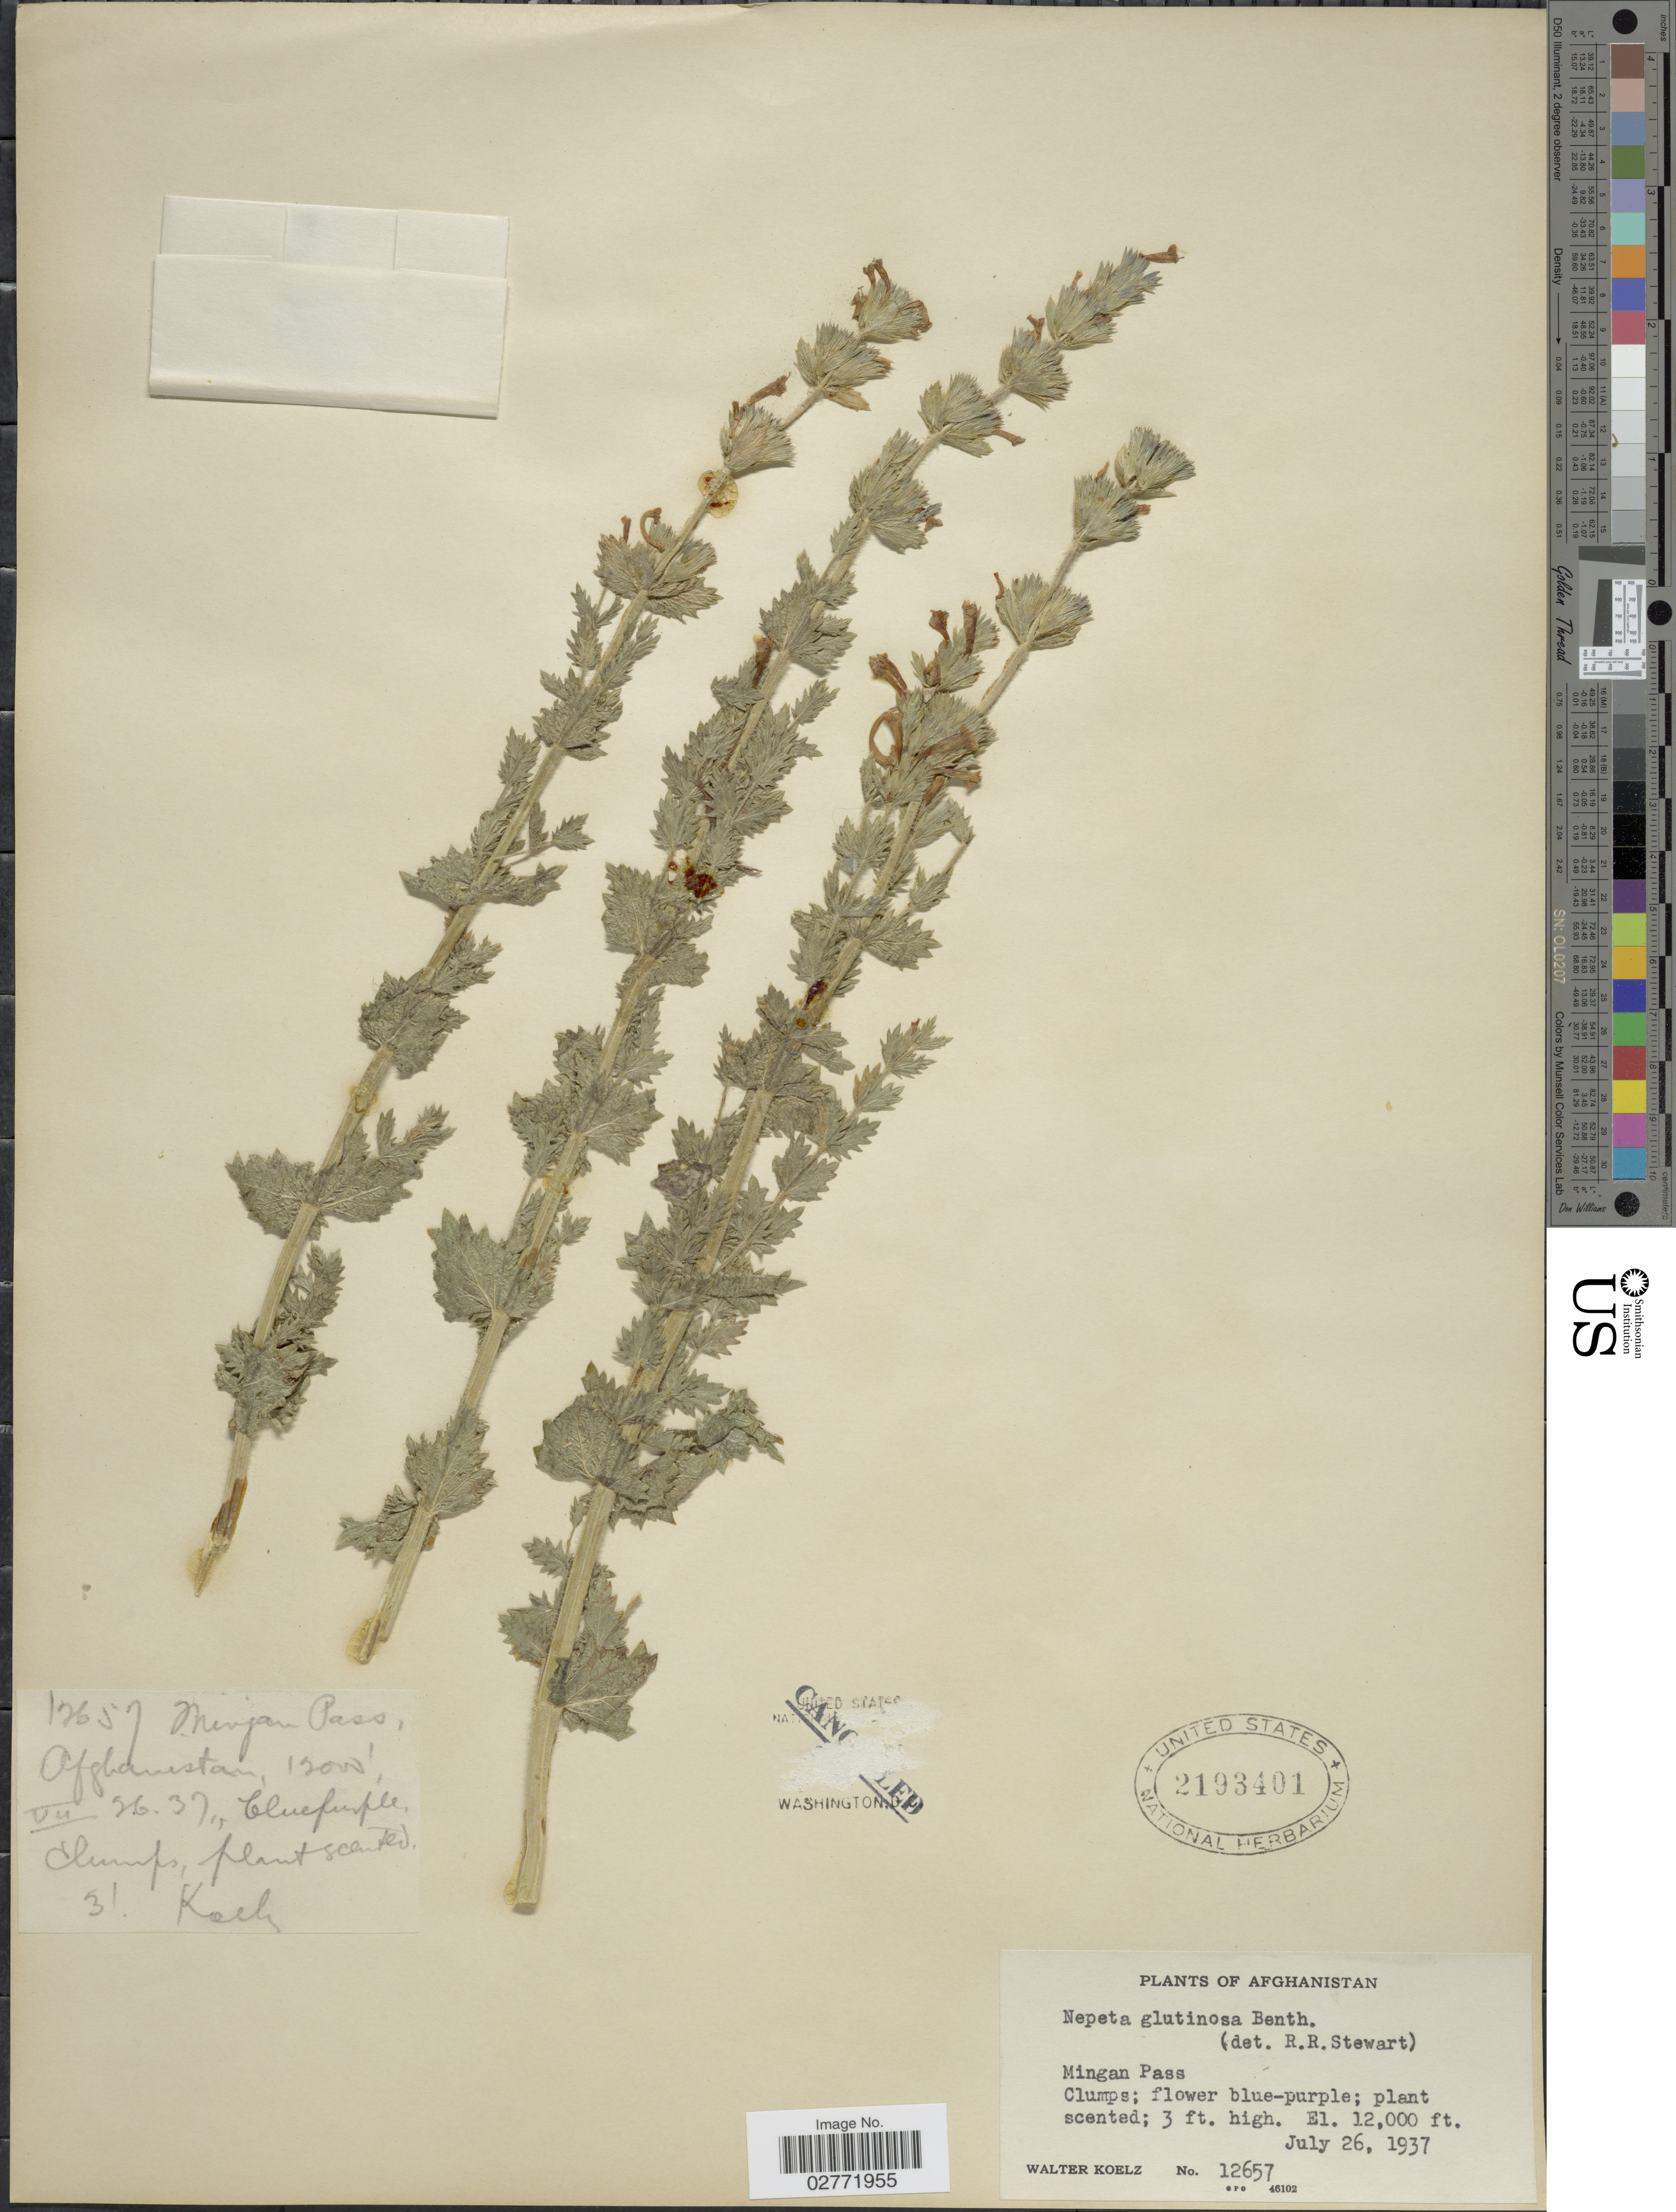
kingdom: Plantae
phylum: Tracheophyta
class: Magnoliopsida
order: Lamiales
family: Lamiaceae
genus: Nepeta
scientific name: Nepeta glutinosa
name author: Benth.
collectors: W. N. Koelz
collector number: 12657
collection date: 1937-07-26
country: Afghanistan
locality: Mingan Pass.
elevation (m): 3658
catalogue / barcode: US 2193401